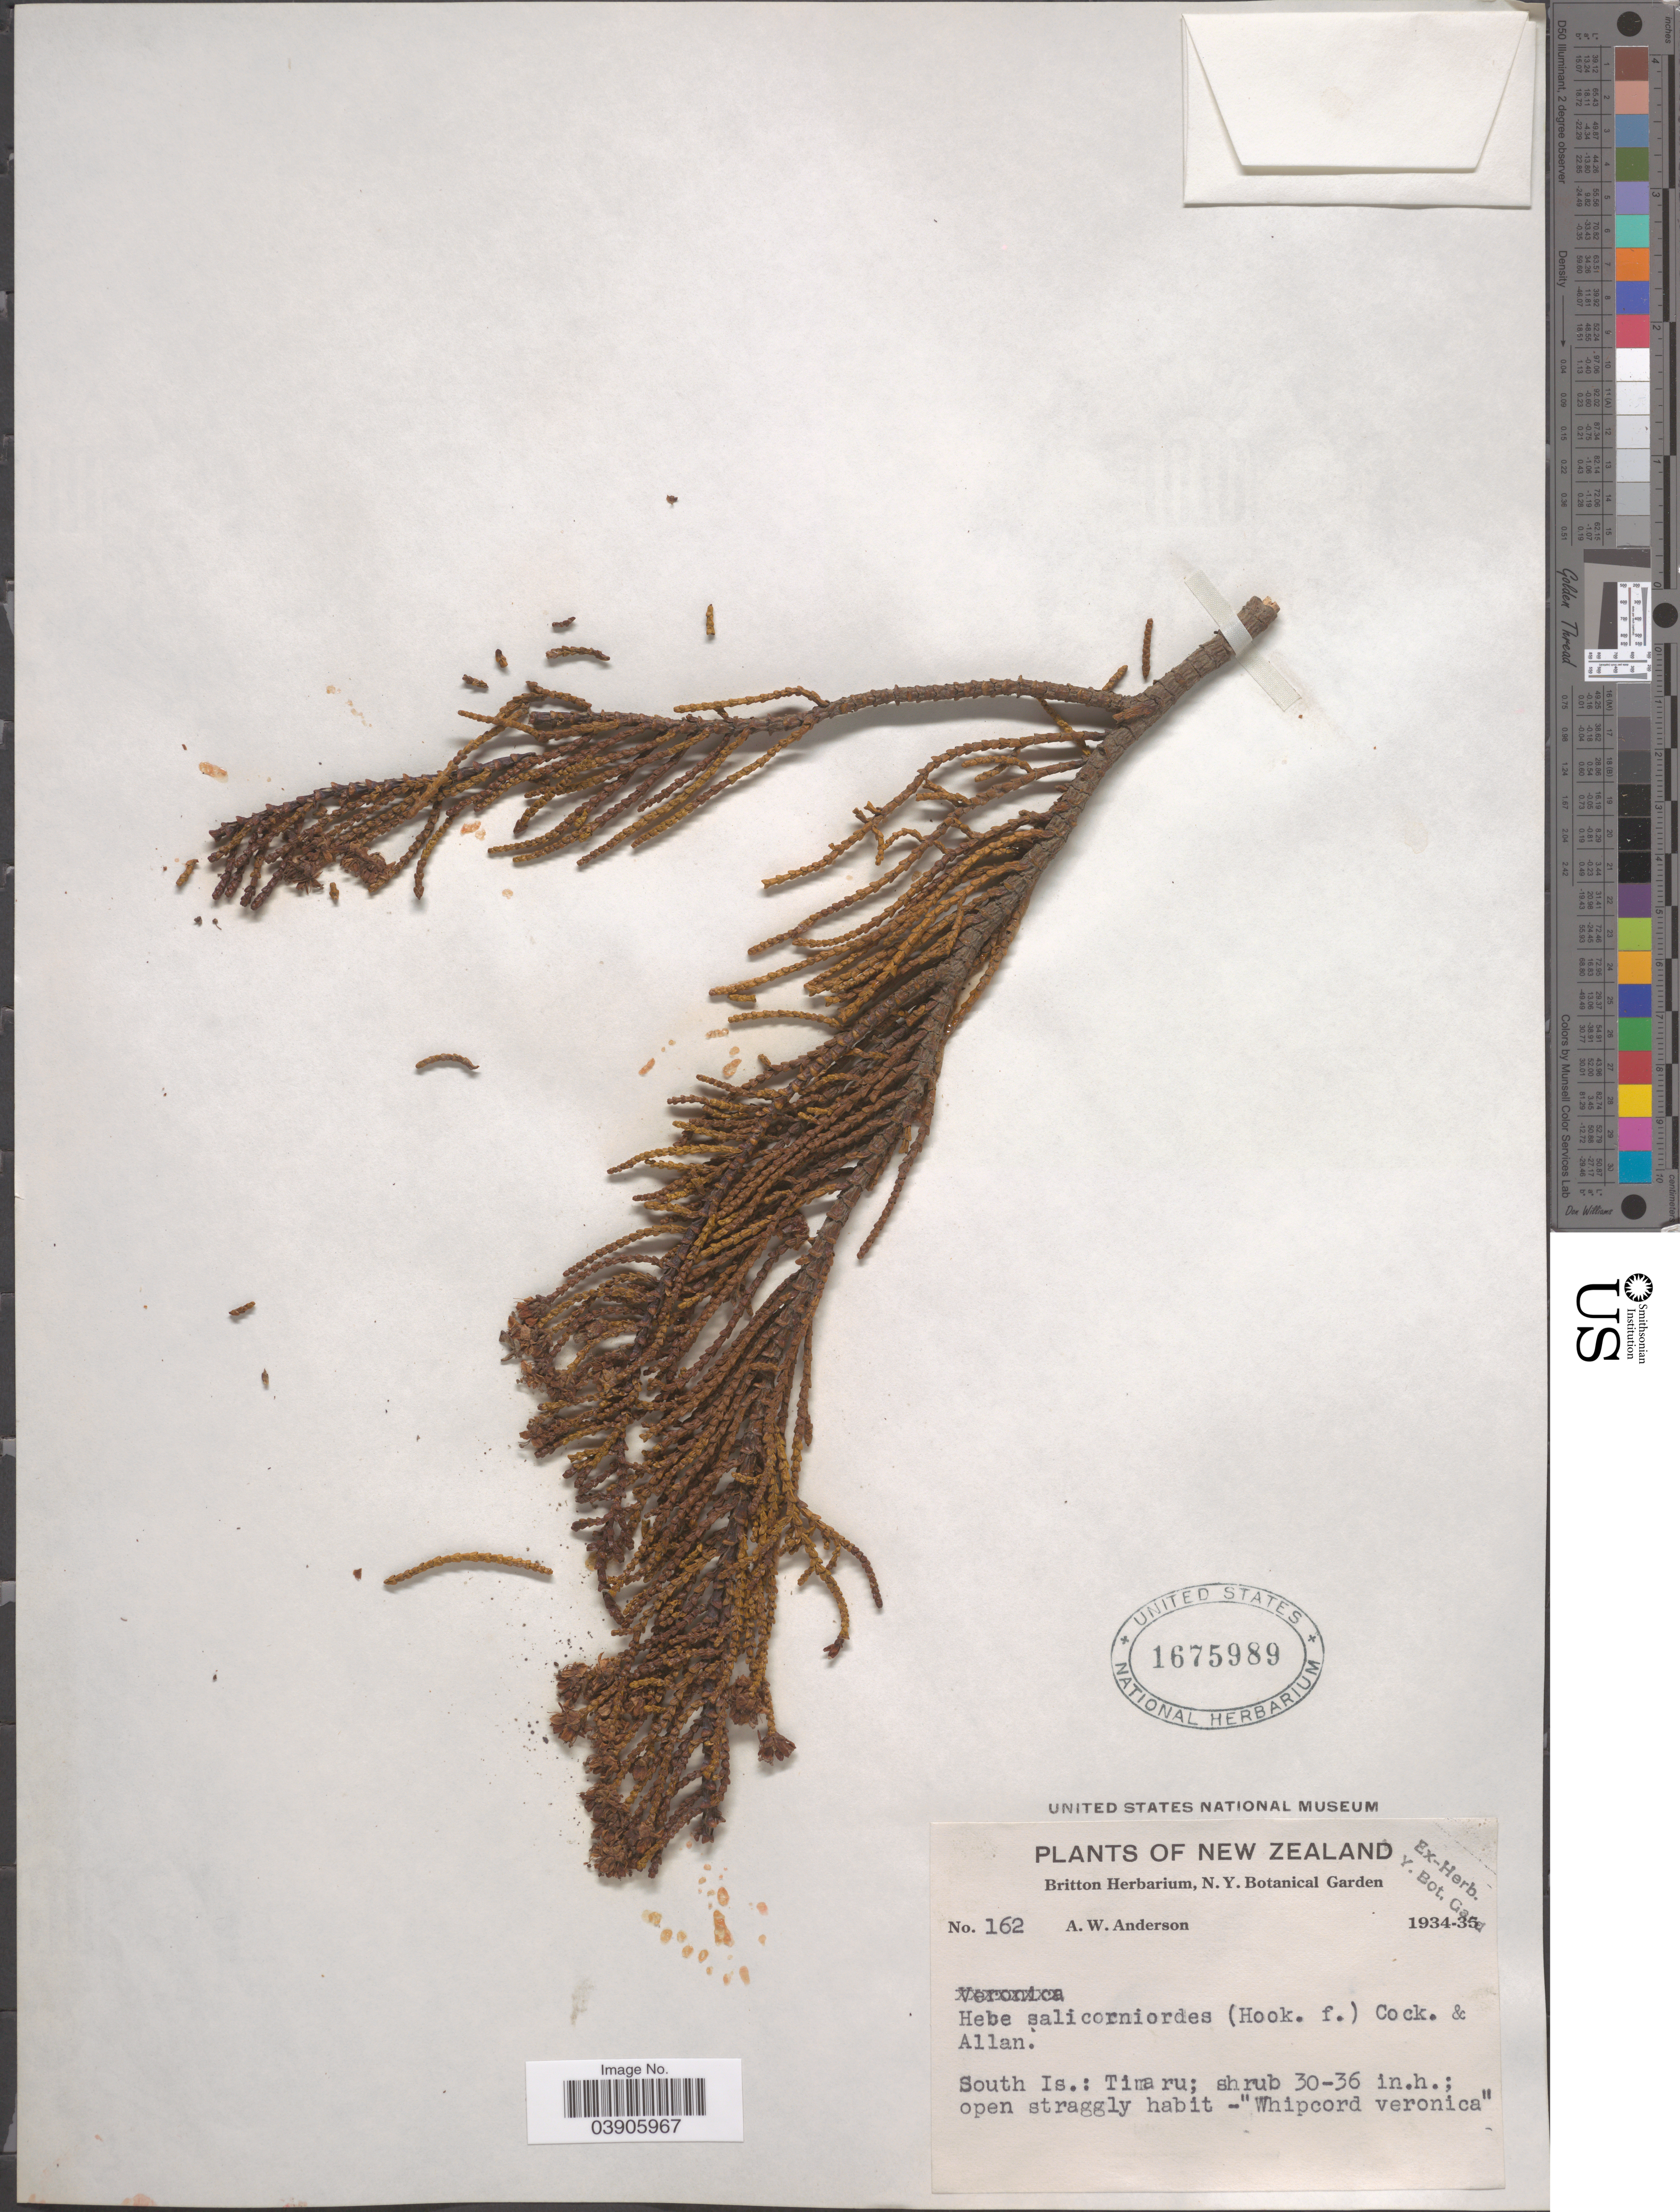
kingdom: Plantae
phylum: Tracheophyta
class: Magnoliopsida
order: Lamiales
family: Plantaginaceae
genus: Hebe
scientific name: Hebe salicornioides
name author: (Hook. f.) Cockayne & Allan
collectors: A. W. Anderson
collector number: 162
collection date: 1934/1935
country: New Zealand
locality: South Is.: Timaru.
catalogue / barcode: US 1675989